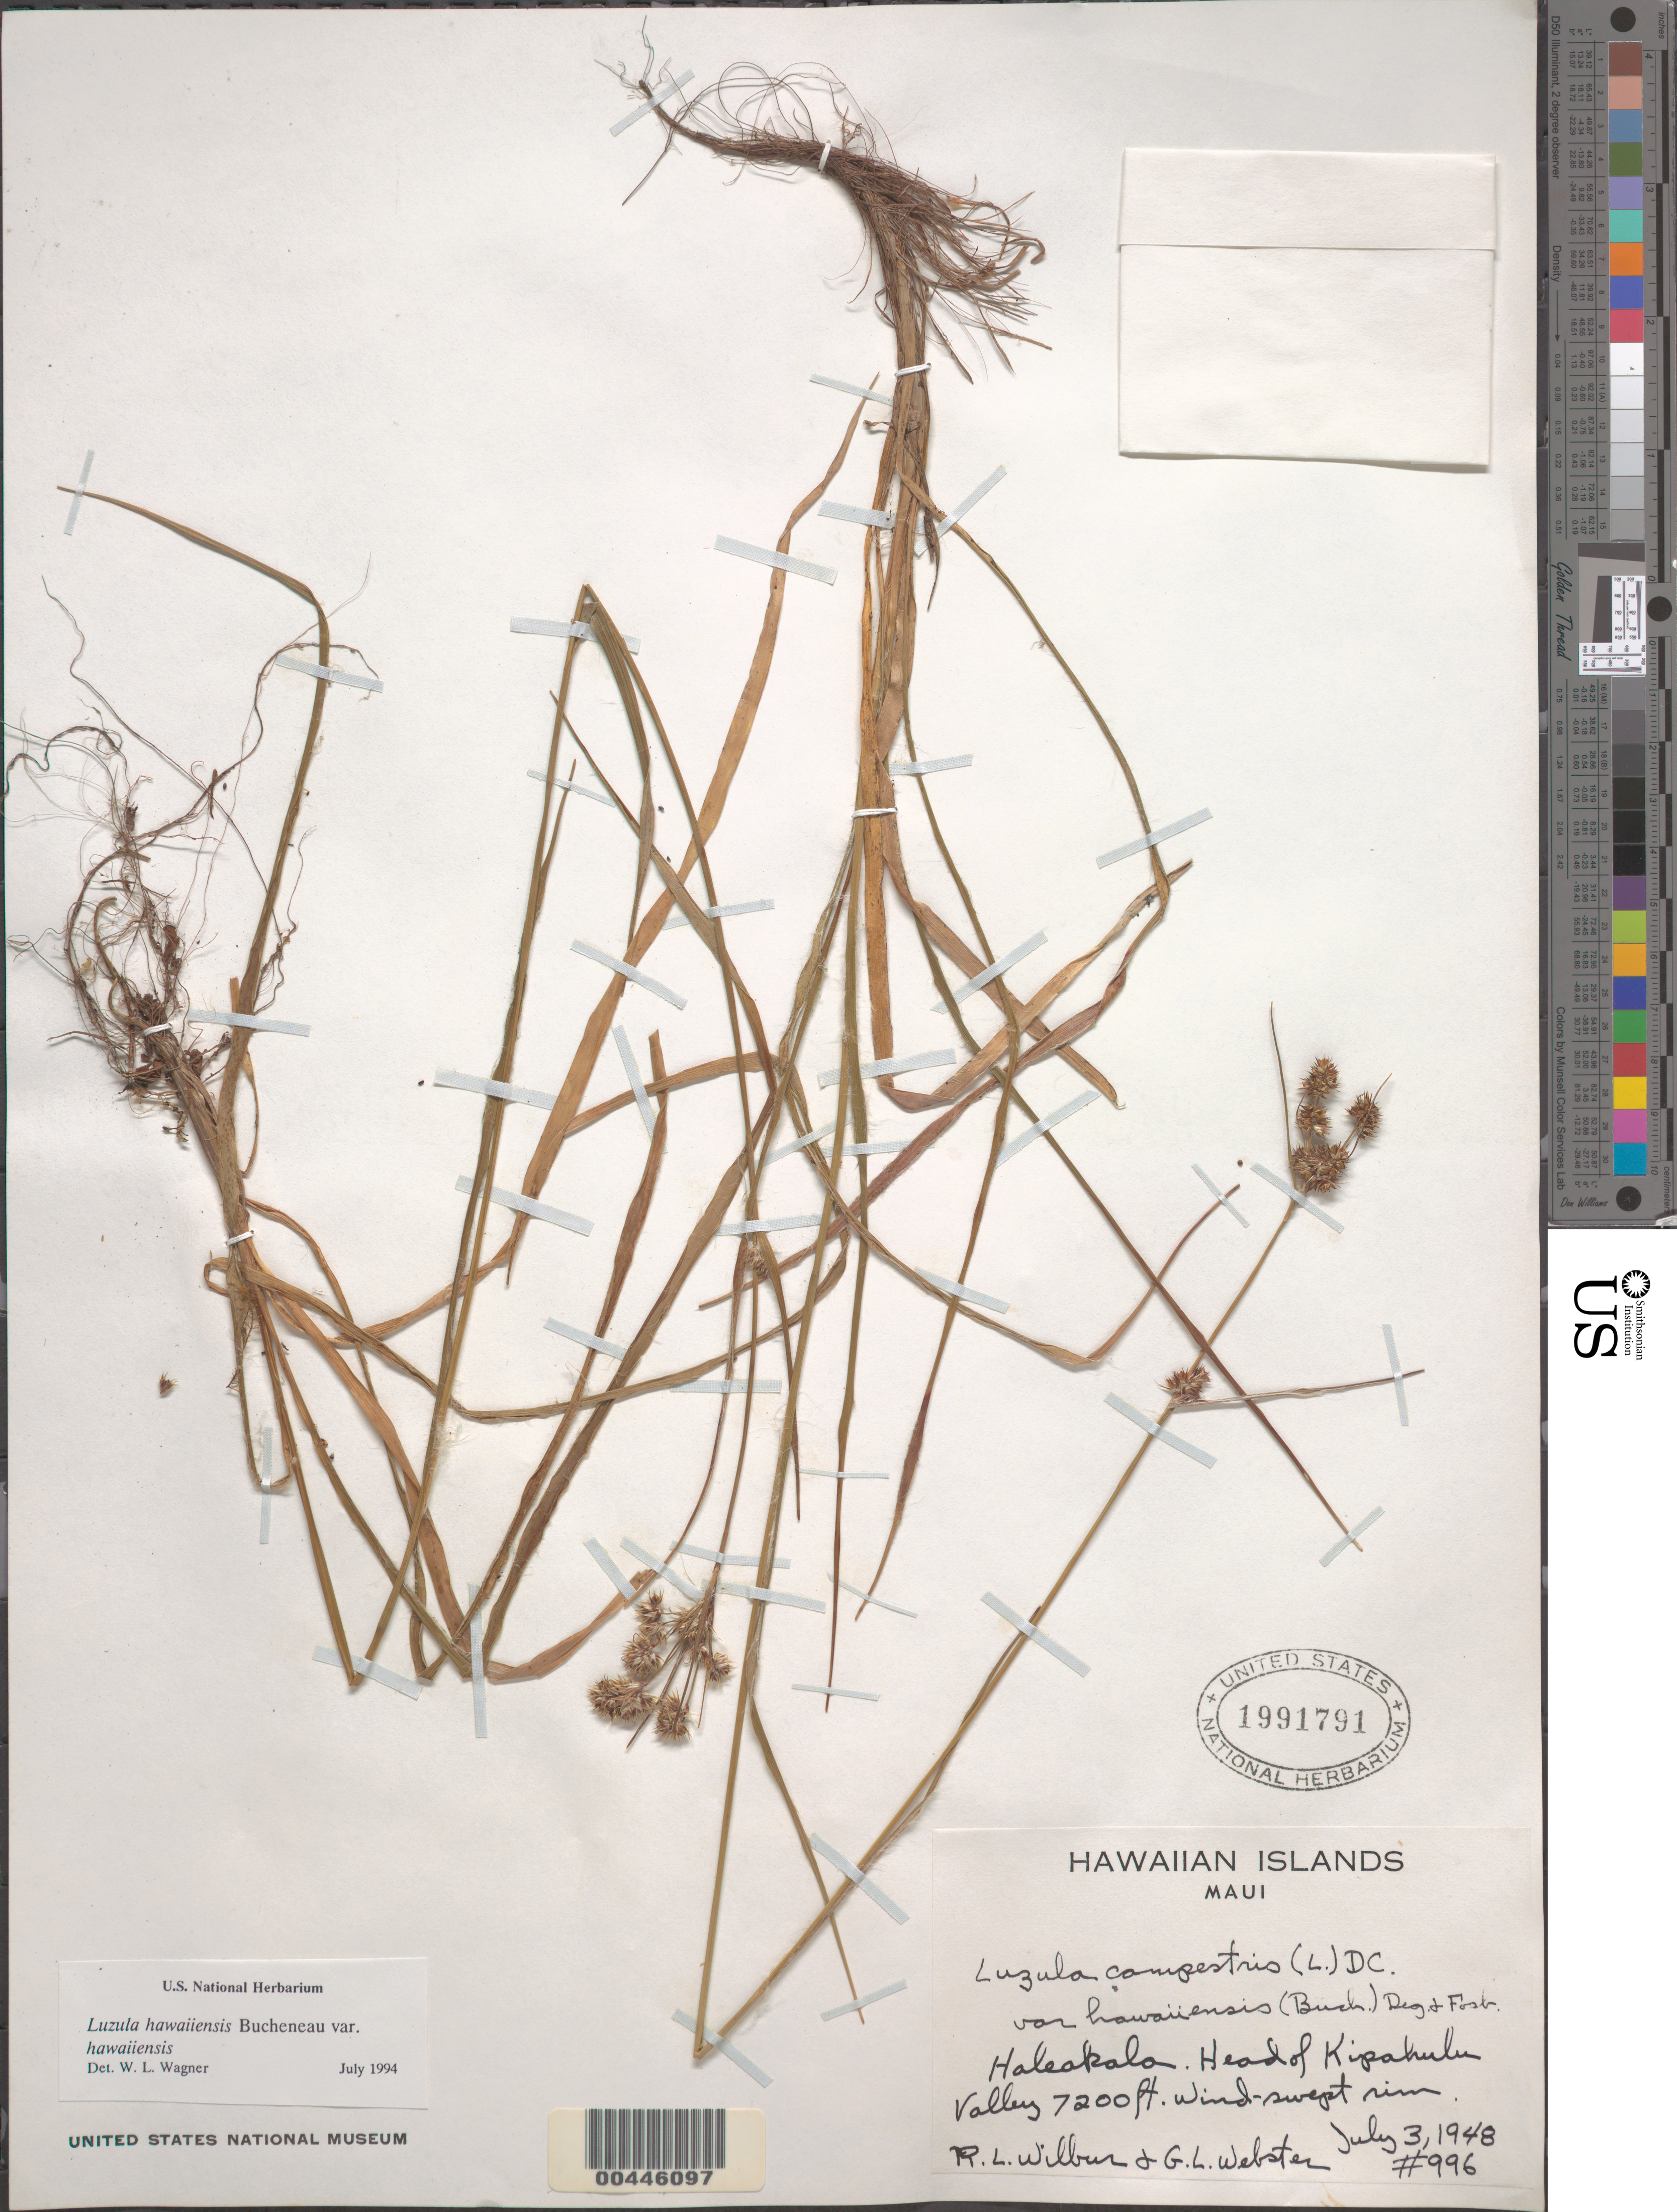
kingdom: Plantae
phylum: Tracheophyta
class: Liliopsida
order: Poales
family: Juncaceae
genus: Luzula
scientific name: Luzula hawaiiensis var. hawaiiensis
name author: Buchenau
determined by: Wagner, W. L., (BOT), Smithsonian Institution - National Museum of Natural History (UNITED STATES)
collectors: R. L. Wilbur & G. L. Webster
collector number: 996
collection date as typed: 3 Jul 1948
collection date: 1948-07-03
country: United States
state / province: Hawaii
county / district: Maui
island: Maui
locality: Haleakala, hd of Kipahulu Valley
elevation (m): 2195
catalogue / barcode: US 1991791